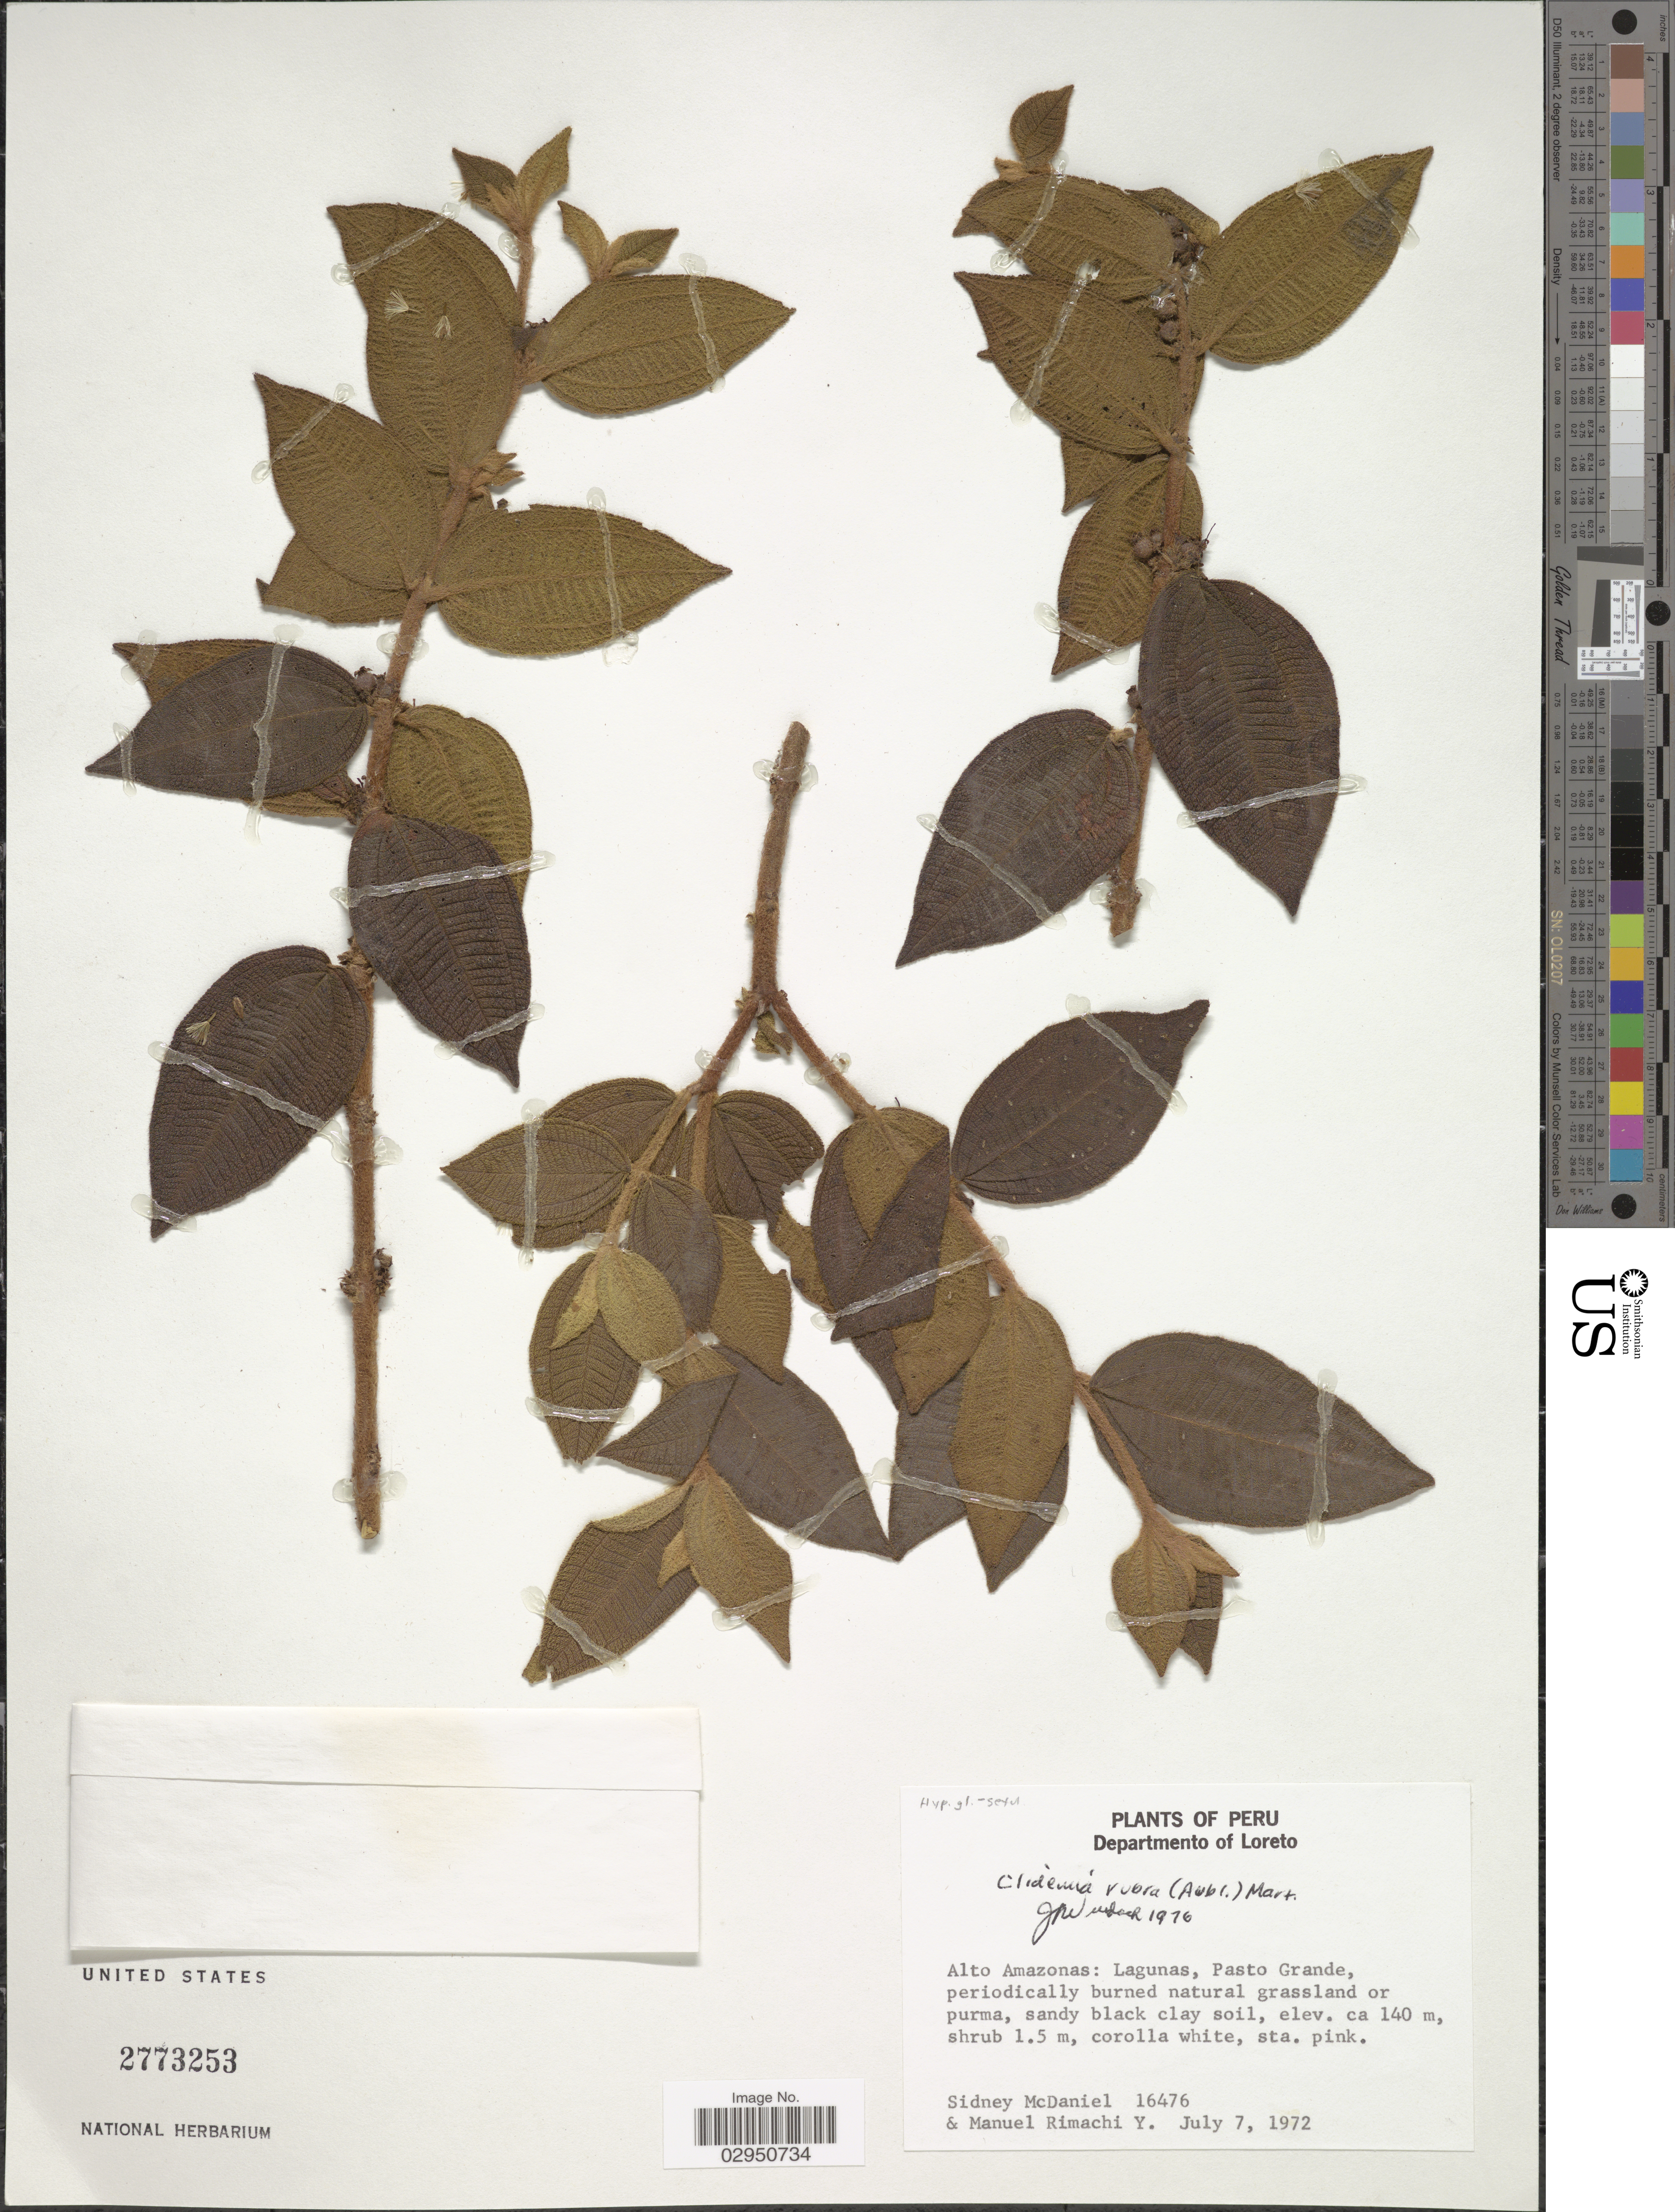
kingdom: Plantae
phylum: Tracheophyta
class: Magnoliopsida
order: Myrtales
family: Melastomataceae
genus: Clidemia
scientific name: Clidemia rubra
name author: (Aubl.) Mart.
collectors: S. McDaniel & M. Rimachi Y.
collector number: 16476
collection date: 1972-07-07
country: Peru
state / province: Loreto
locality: Departmento of Loreto. Alto Amazonas: Lagunas, Pasto Grande.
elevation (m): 140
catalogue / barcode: US 2773253